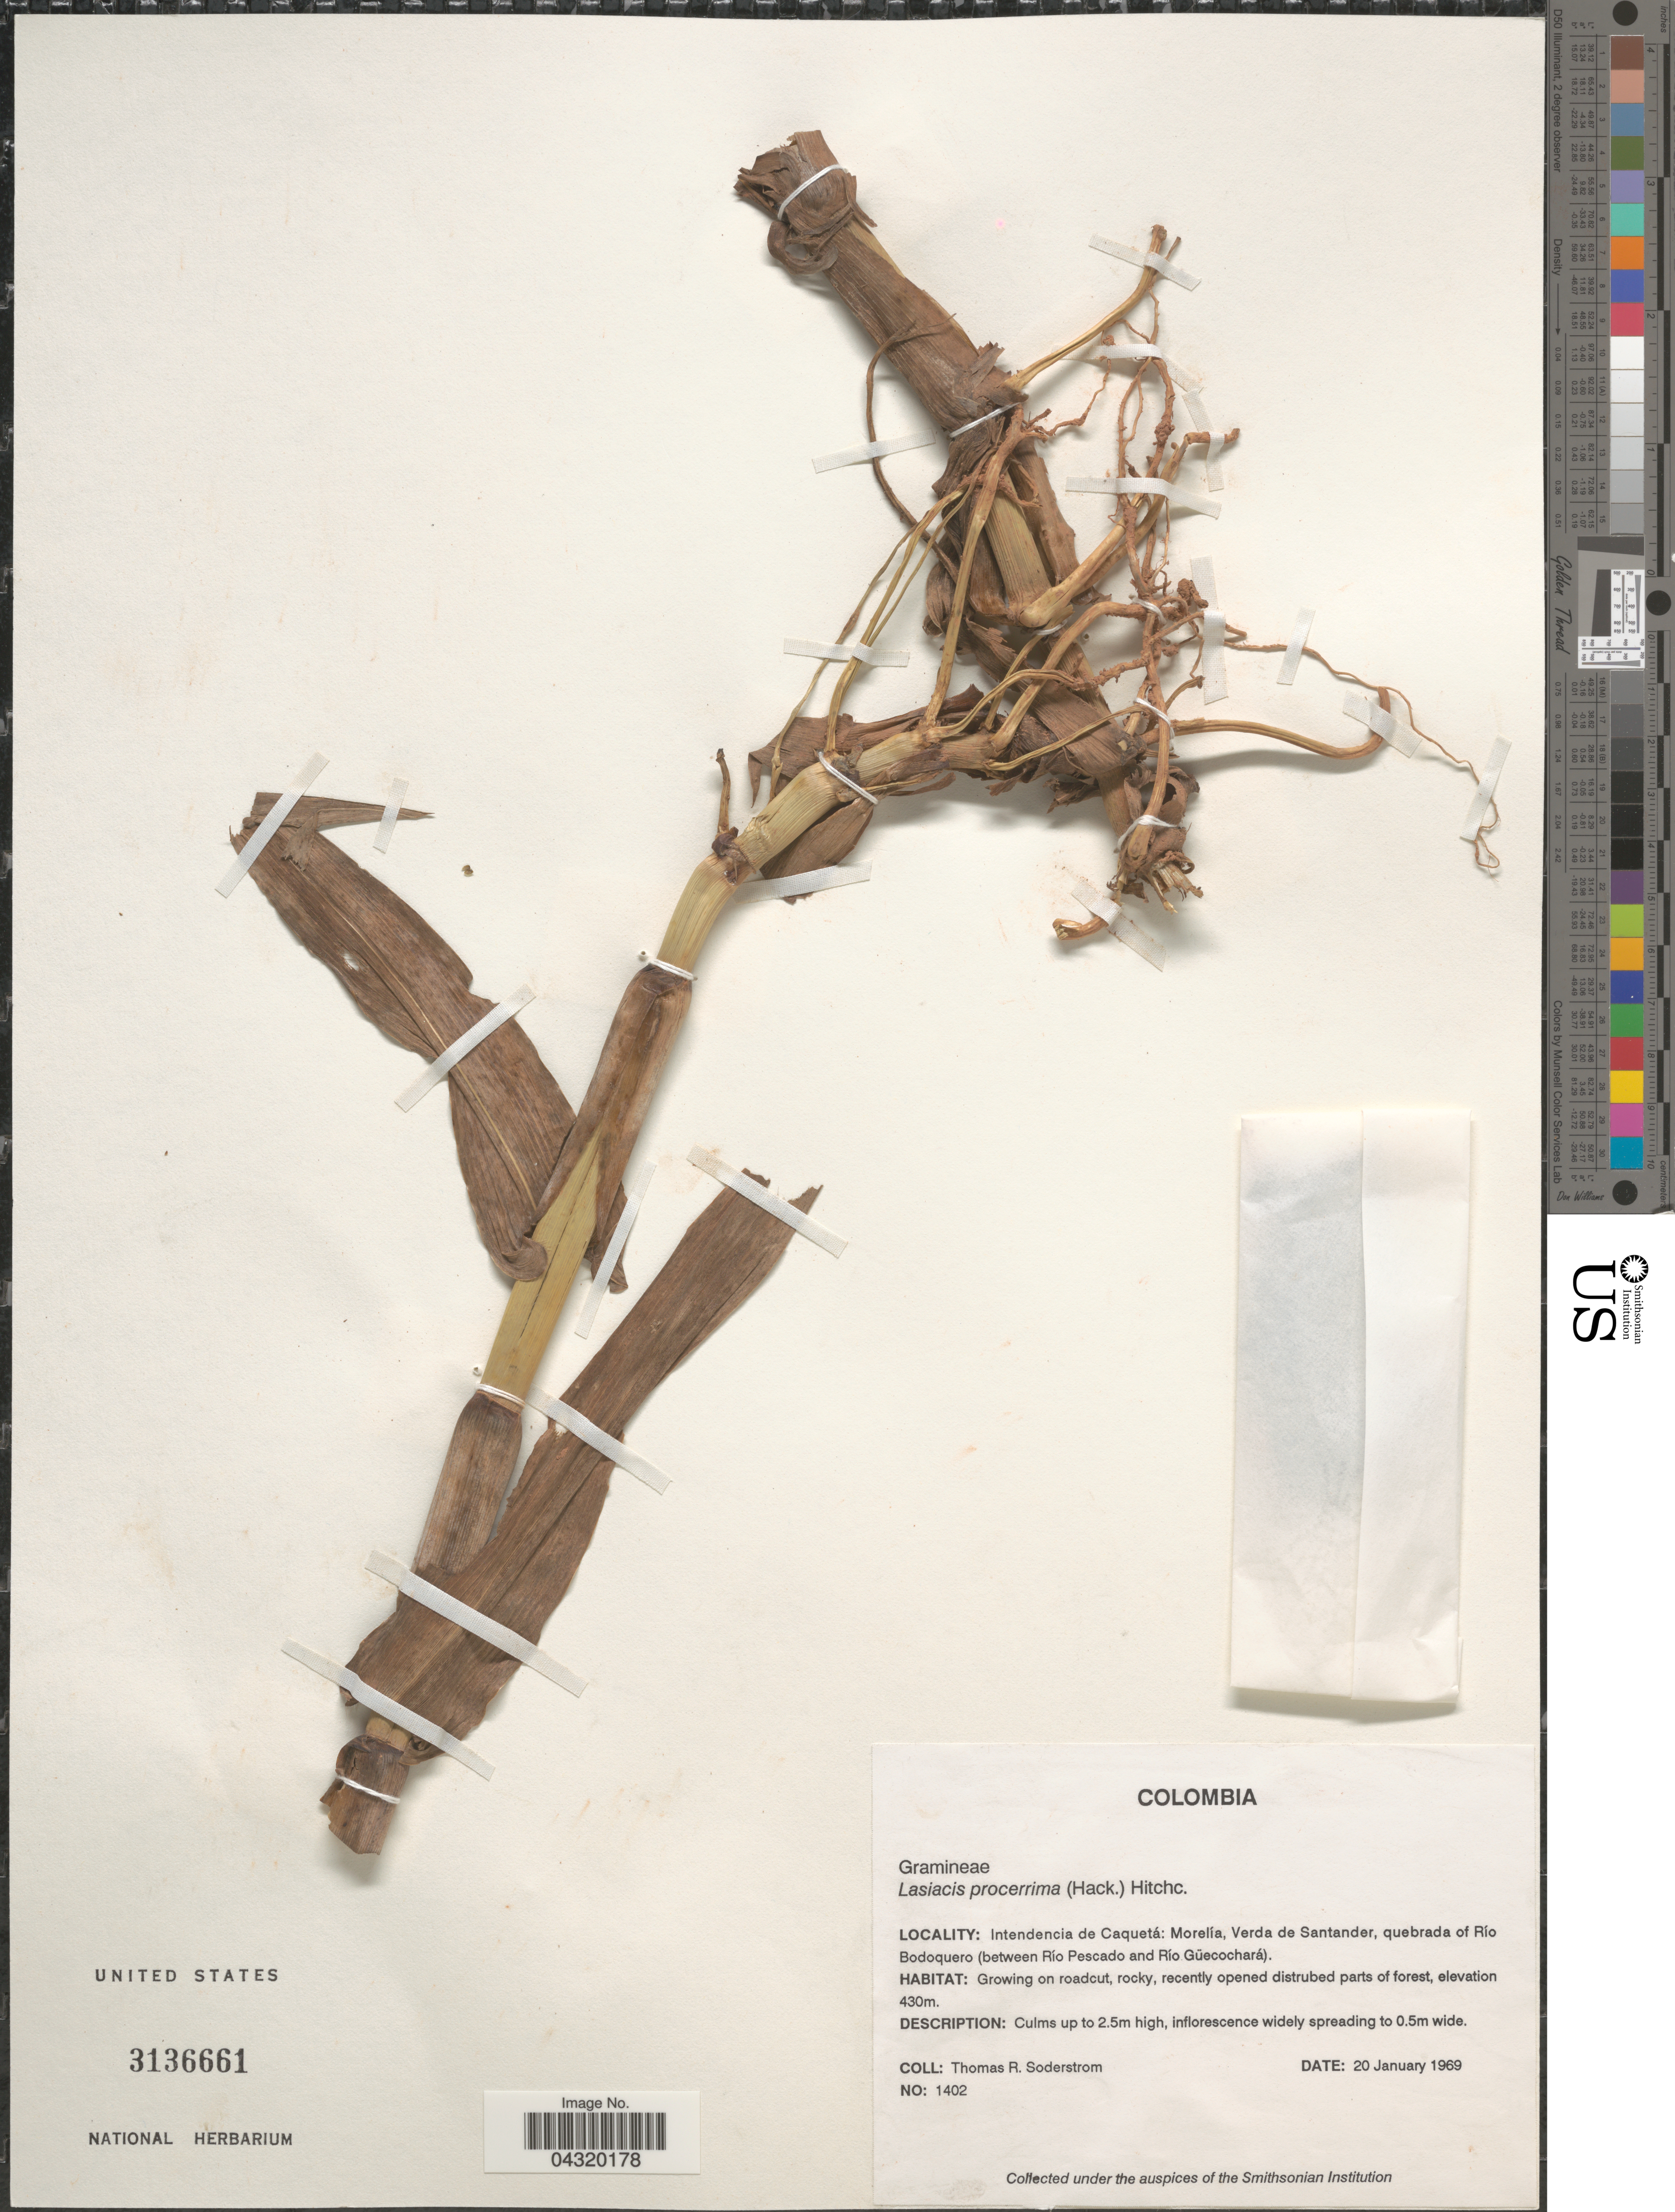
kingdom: Plantae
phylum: Tracheophyta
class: Liliopsida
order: Poales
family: Poaceae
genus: Lasiacis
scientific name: Lasiacis procerrima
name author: (Hack.) Hitchc.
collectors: T. R. Soderstrom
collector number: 1402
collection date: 1969-01-20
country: Colombia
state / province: Caquetá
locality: Intendencia de Cauetá: Morelía, Verda de Santander, quebrada of Río Bodoquero (between Río Pescado and Río Güecochará).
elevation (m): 430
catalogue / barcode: US 3136661